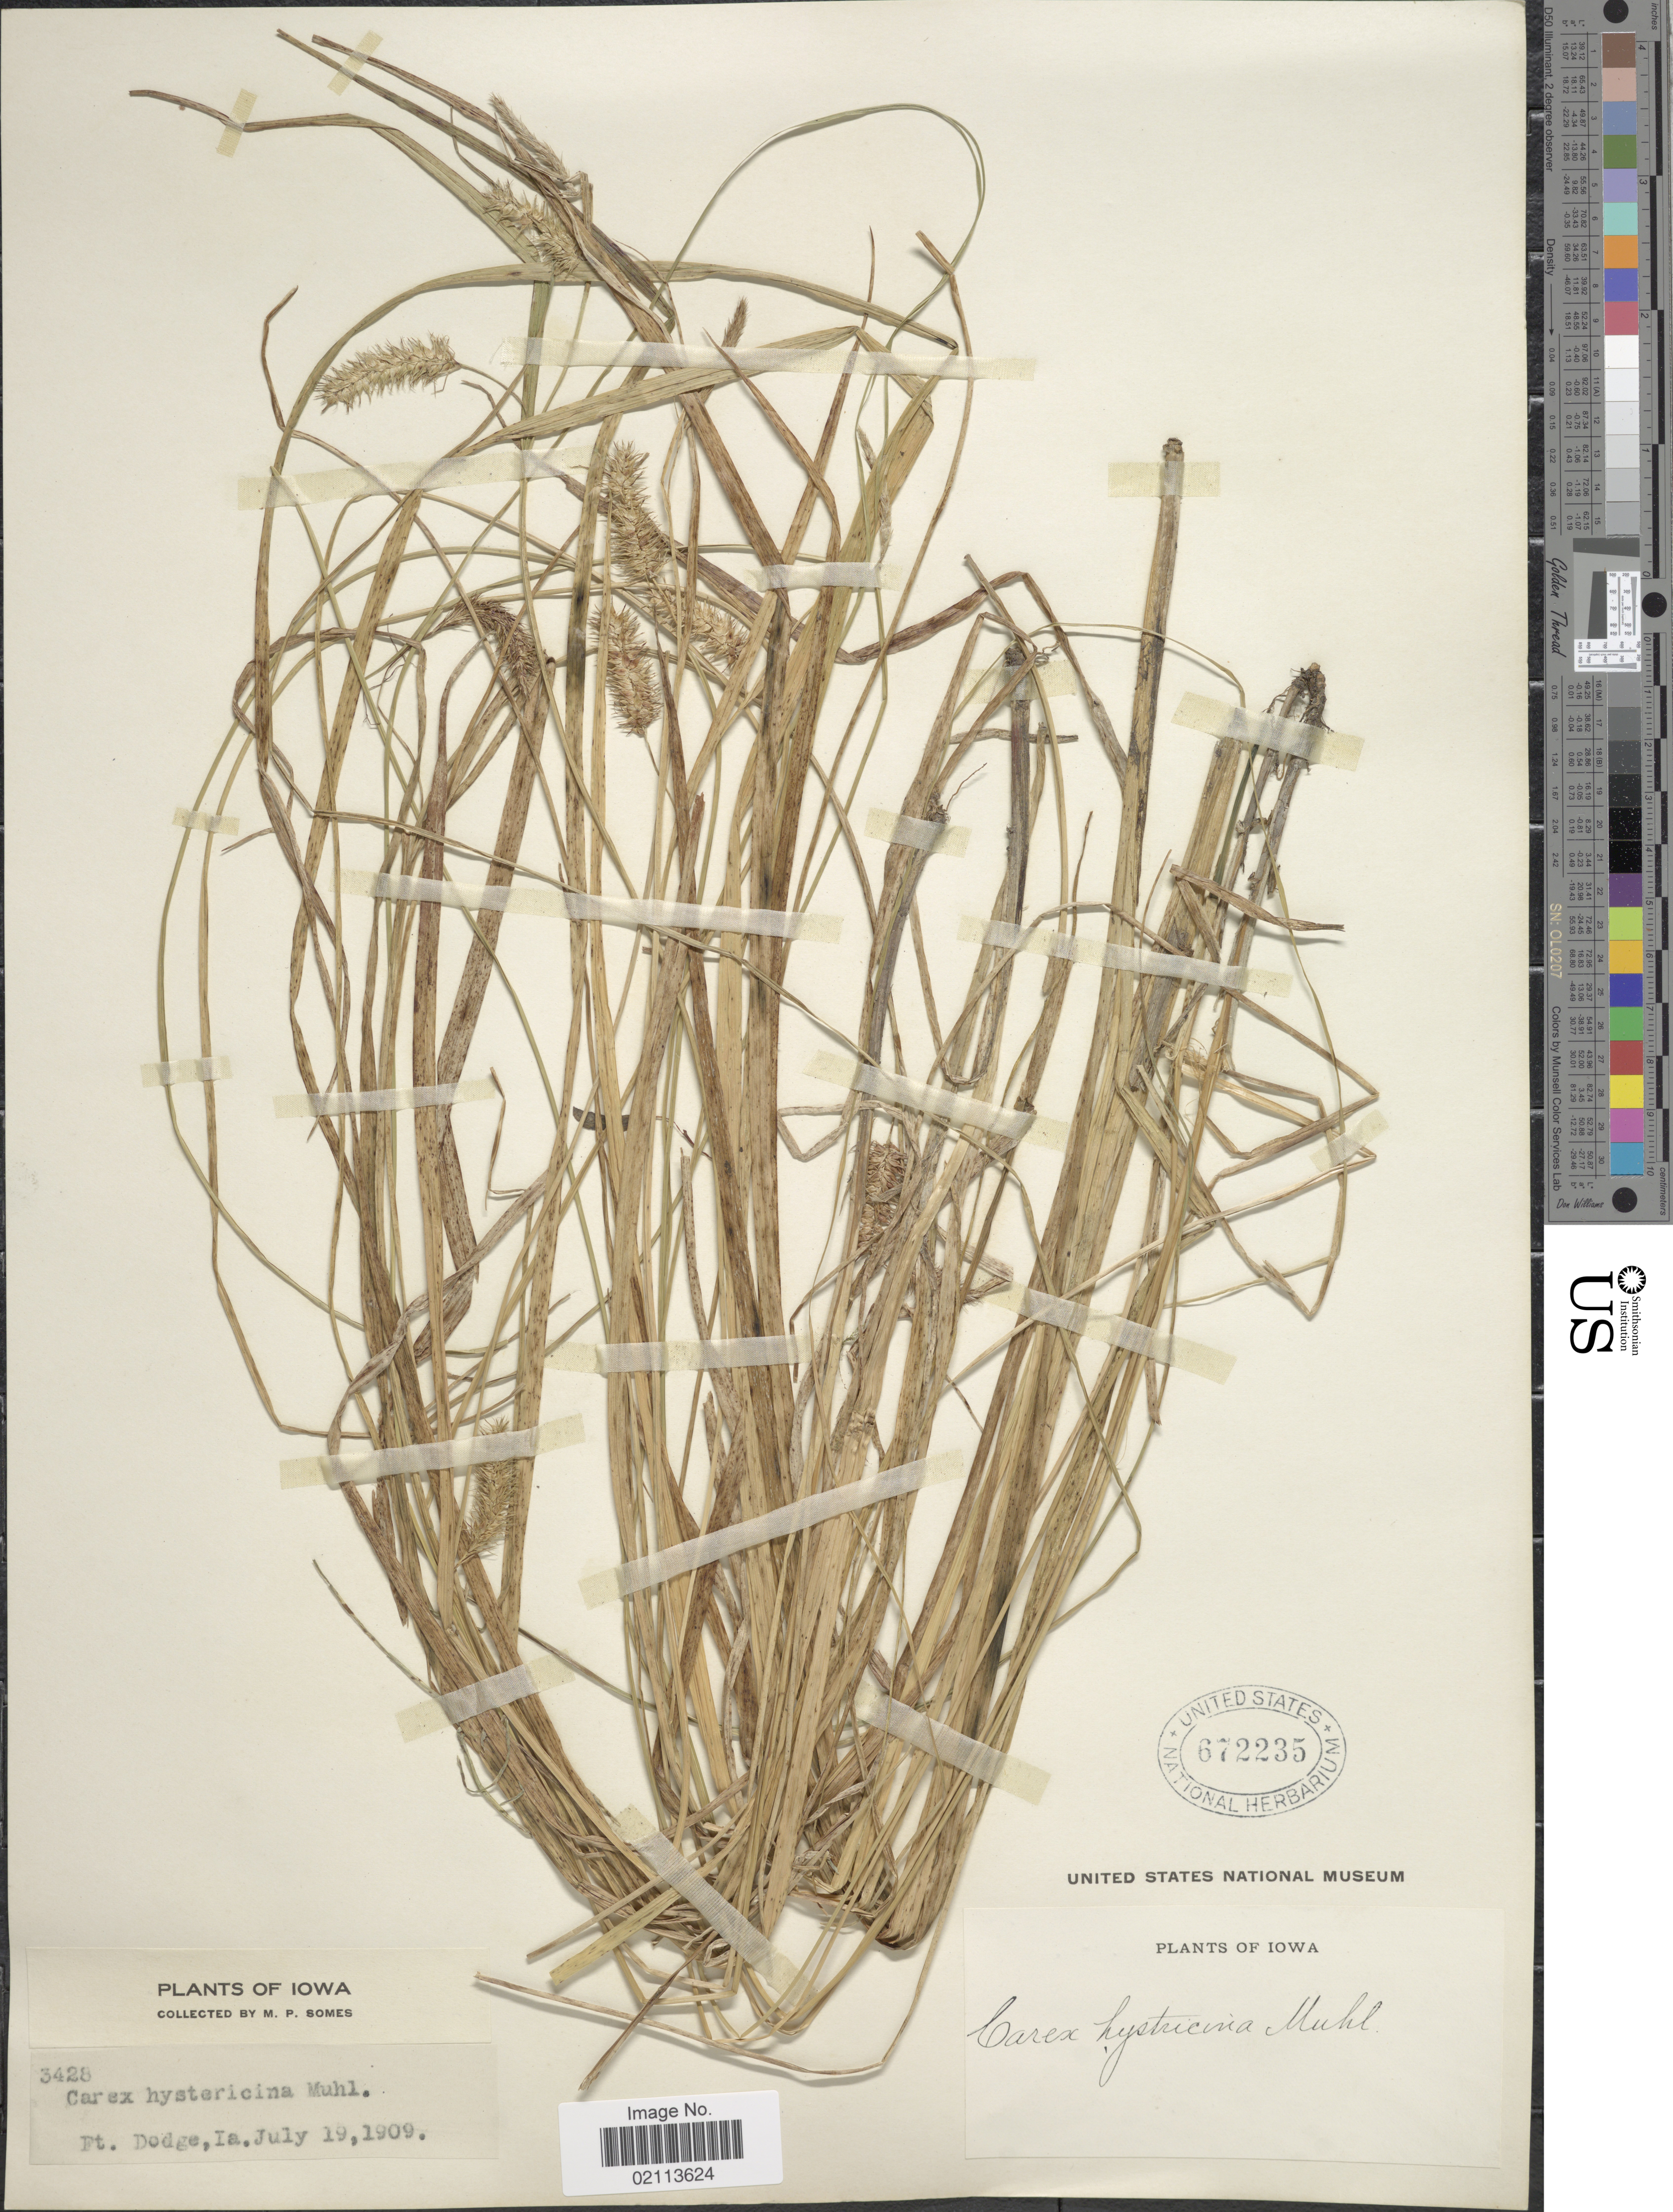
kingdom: Plantae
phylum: Tracheophyta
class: Liliopsida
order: Poales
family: Cyperaceae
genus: Carex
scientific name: Carex hystericina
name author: Muhl. ex Willd.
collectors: M. Somes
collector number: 3428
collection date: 1909-07-19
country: United States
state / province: Iowa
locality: Ft Dodge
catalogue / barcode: US 672235